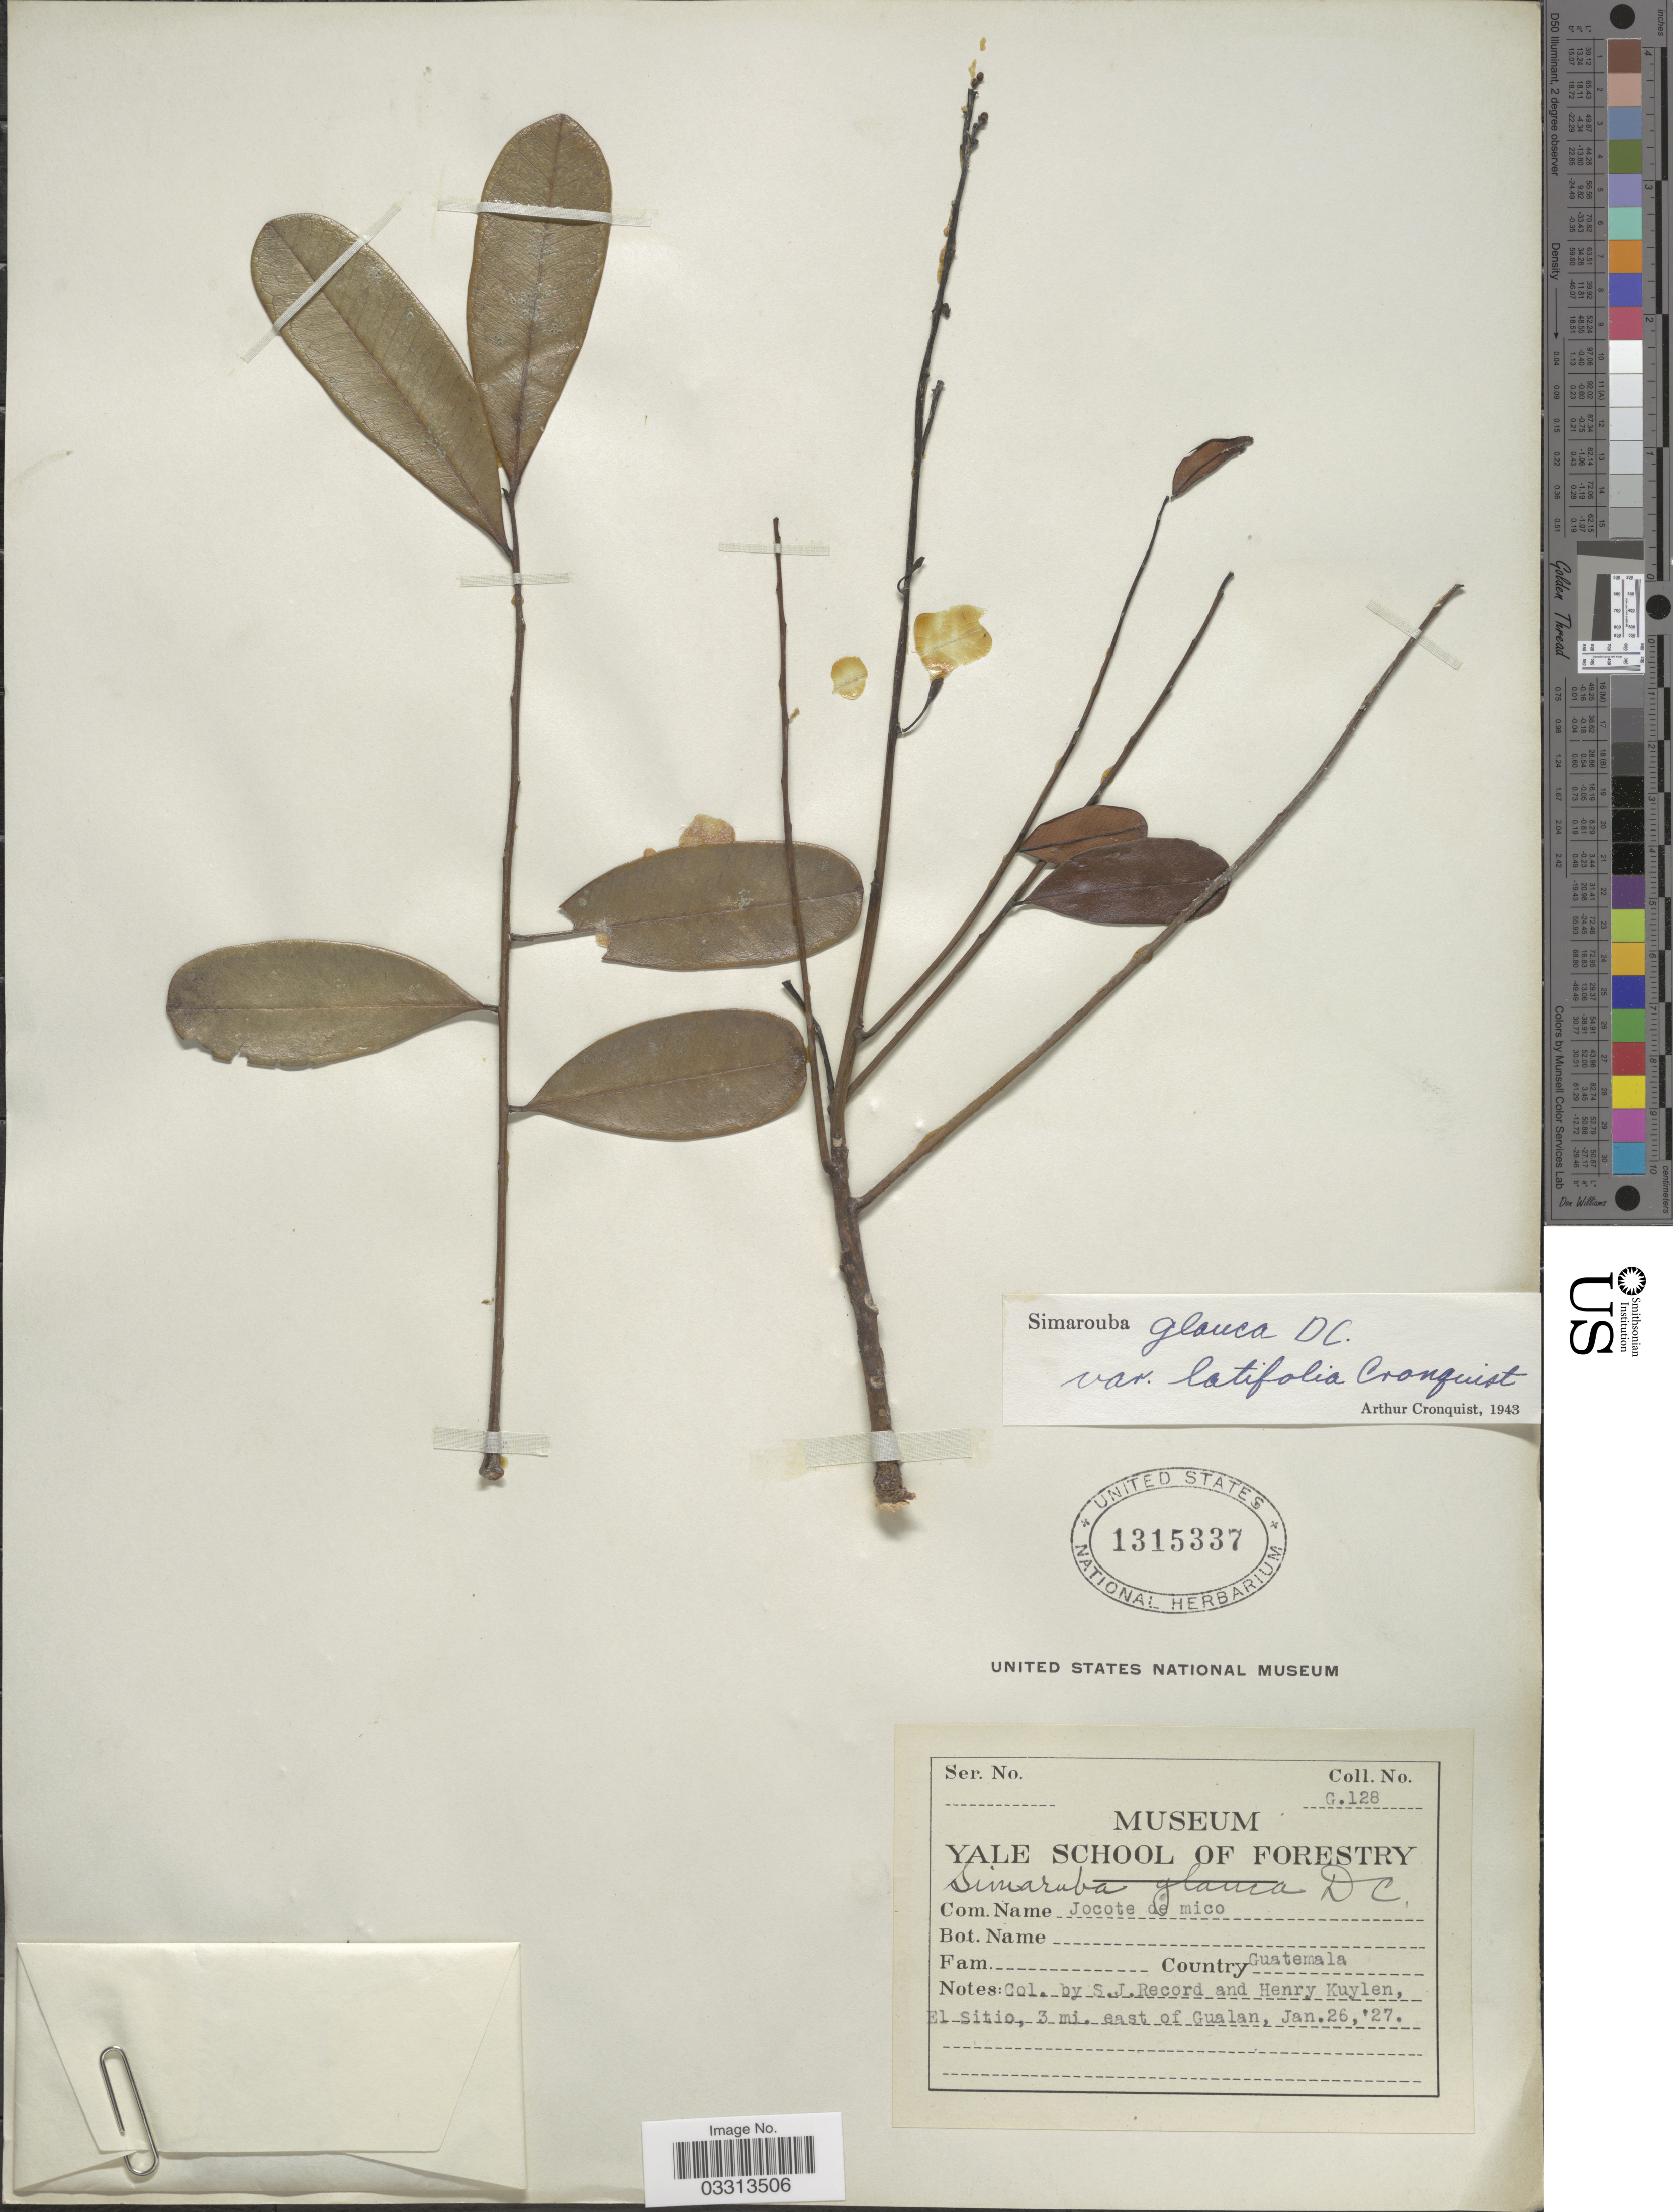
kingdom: Plantae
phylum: Tracheophyta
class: Magnoliopsida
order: Sapindales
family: Simaroubaceae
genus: Simarouba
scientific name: Simarouba glauca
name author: DC.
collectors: S. J. Record & H. Kuylen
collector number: G128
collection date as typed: Transcribed d/m/y: 26/1/27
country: Guatemala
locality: El Sitio, 3 mi. east of Gualan.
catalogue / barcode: US 1315337